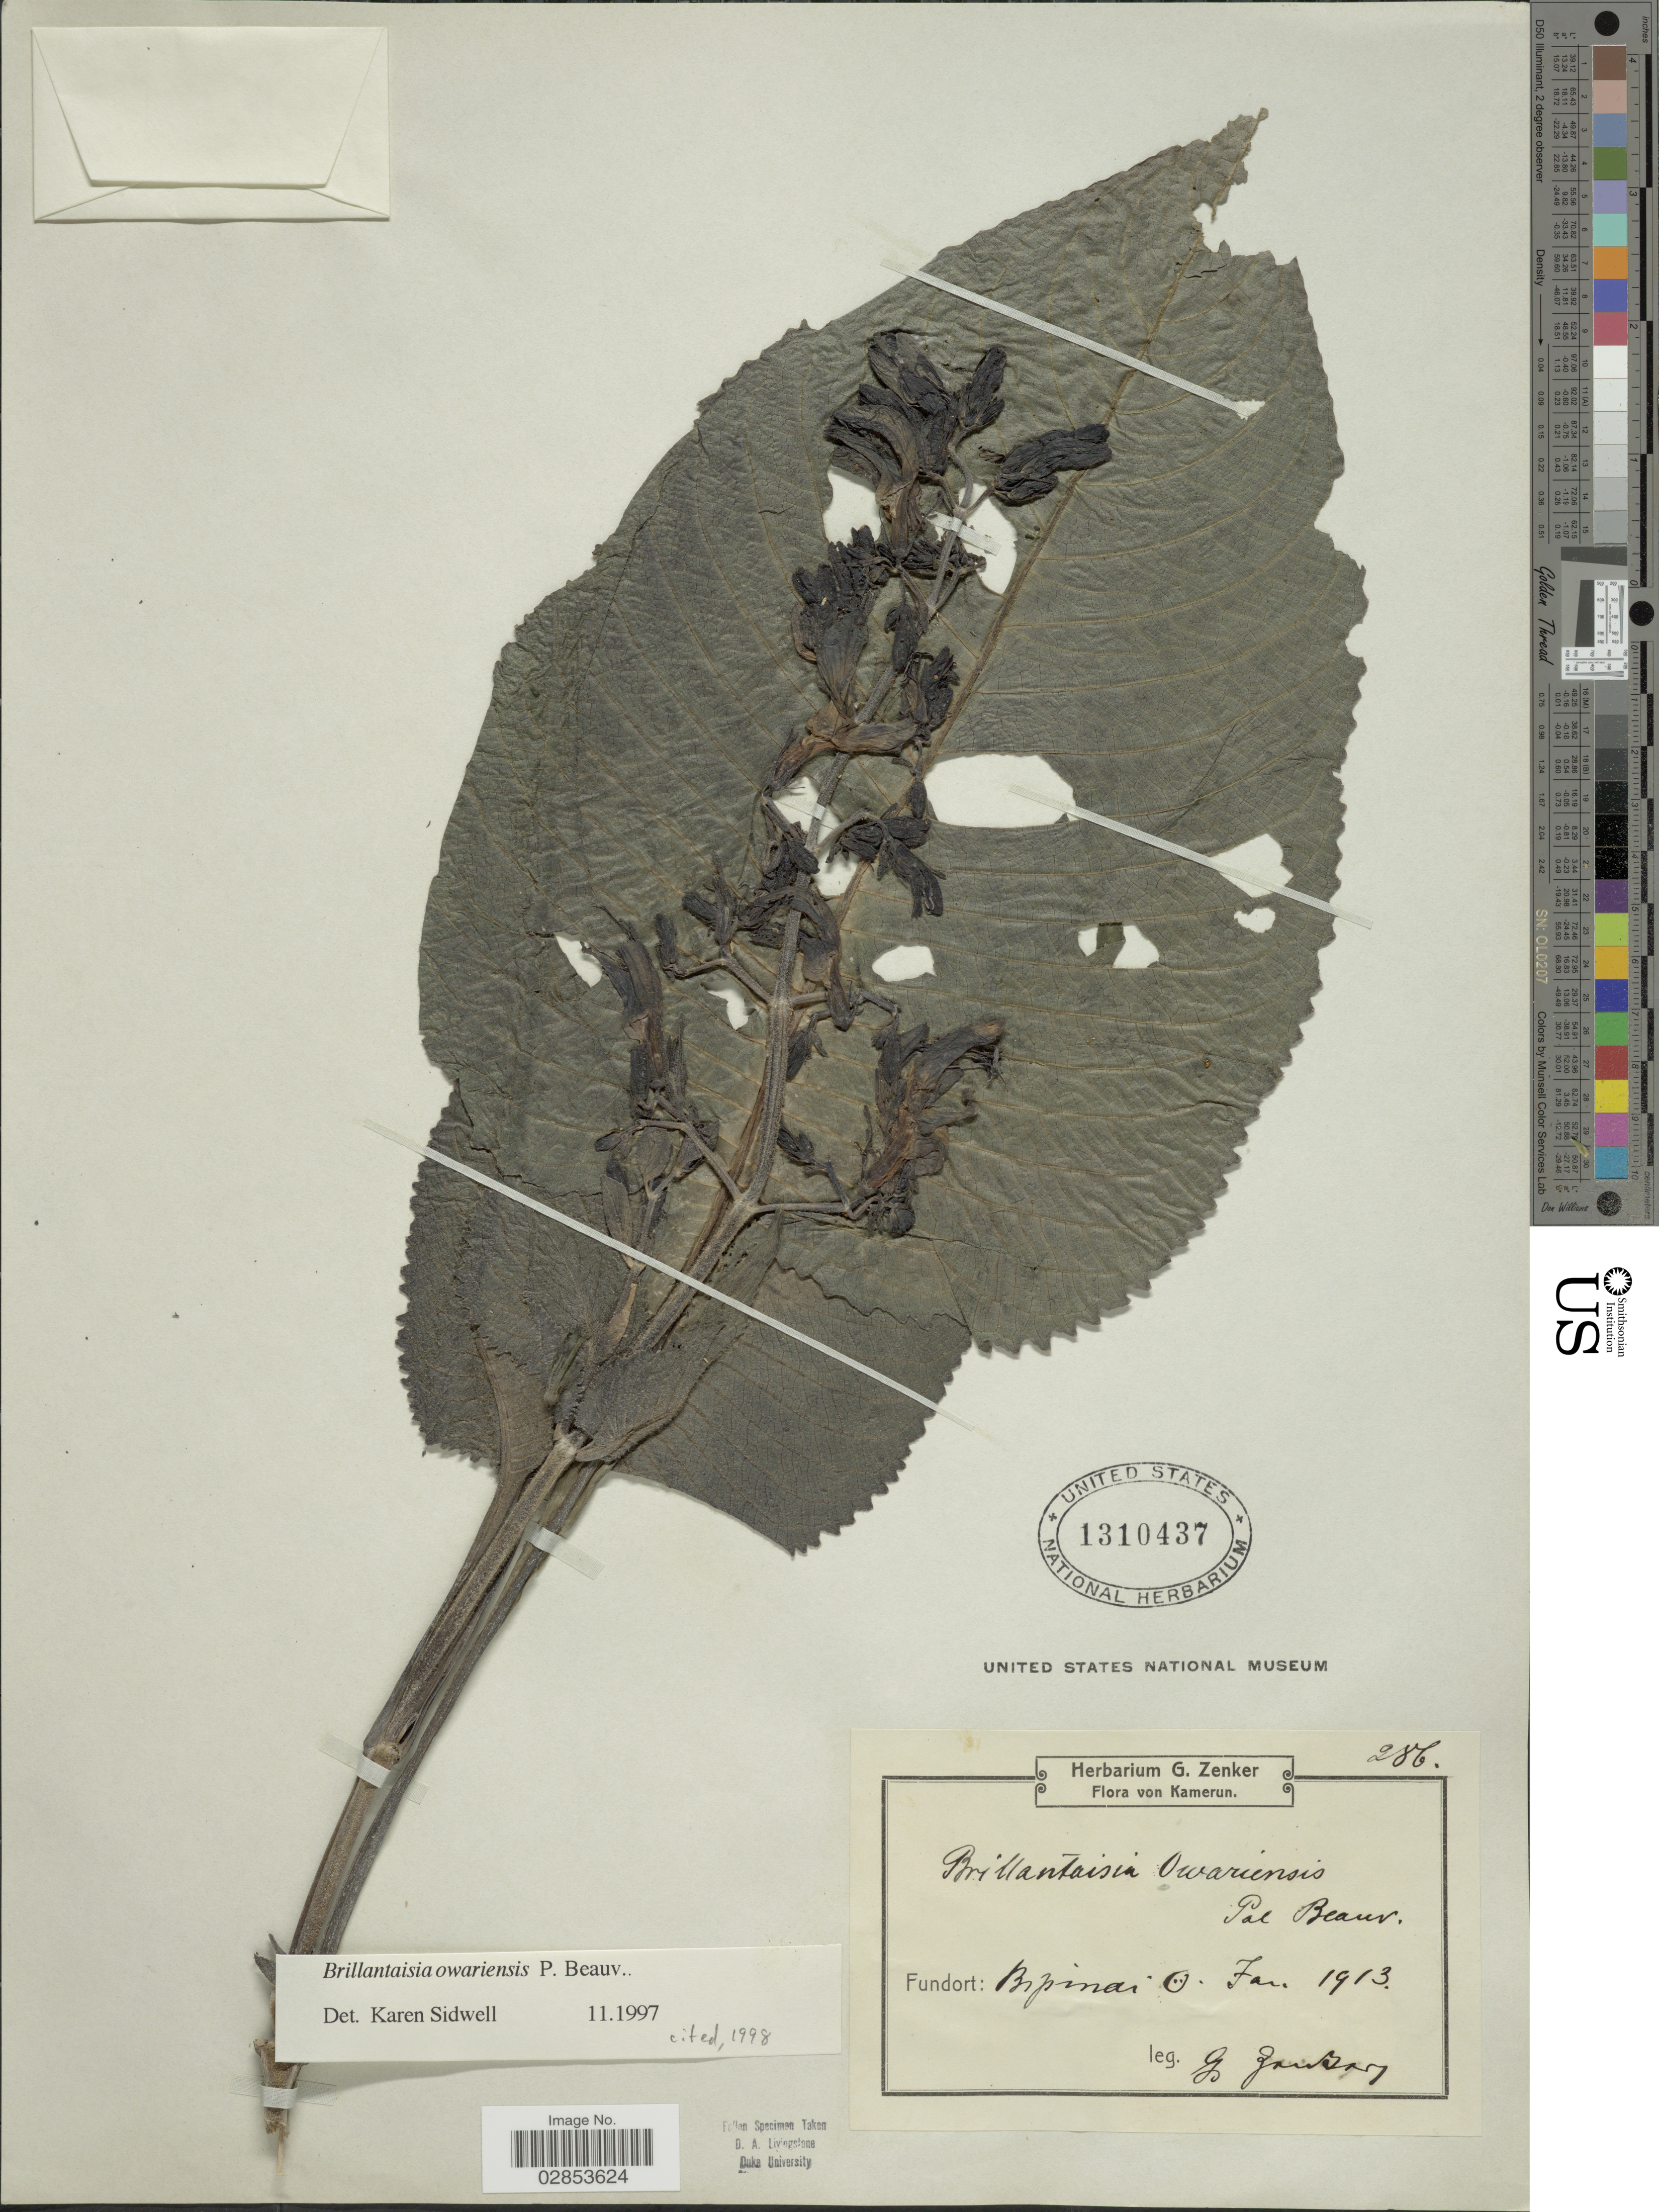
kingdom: Plantae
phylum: Tracheophyta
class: Magnoliopsida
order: Lamiales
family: Acanthaceae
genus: Brillantaisia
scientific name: Brillantaisia owariensis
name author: P. Beauv.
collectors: G. A. Zenker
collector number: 286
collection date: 1913-01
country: Cameroon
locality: Bipindi O.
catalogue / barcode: US 1310437